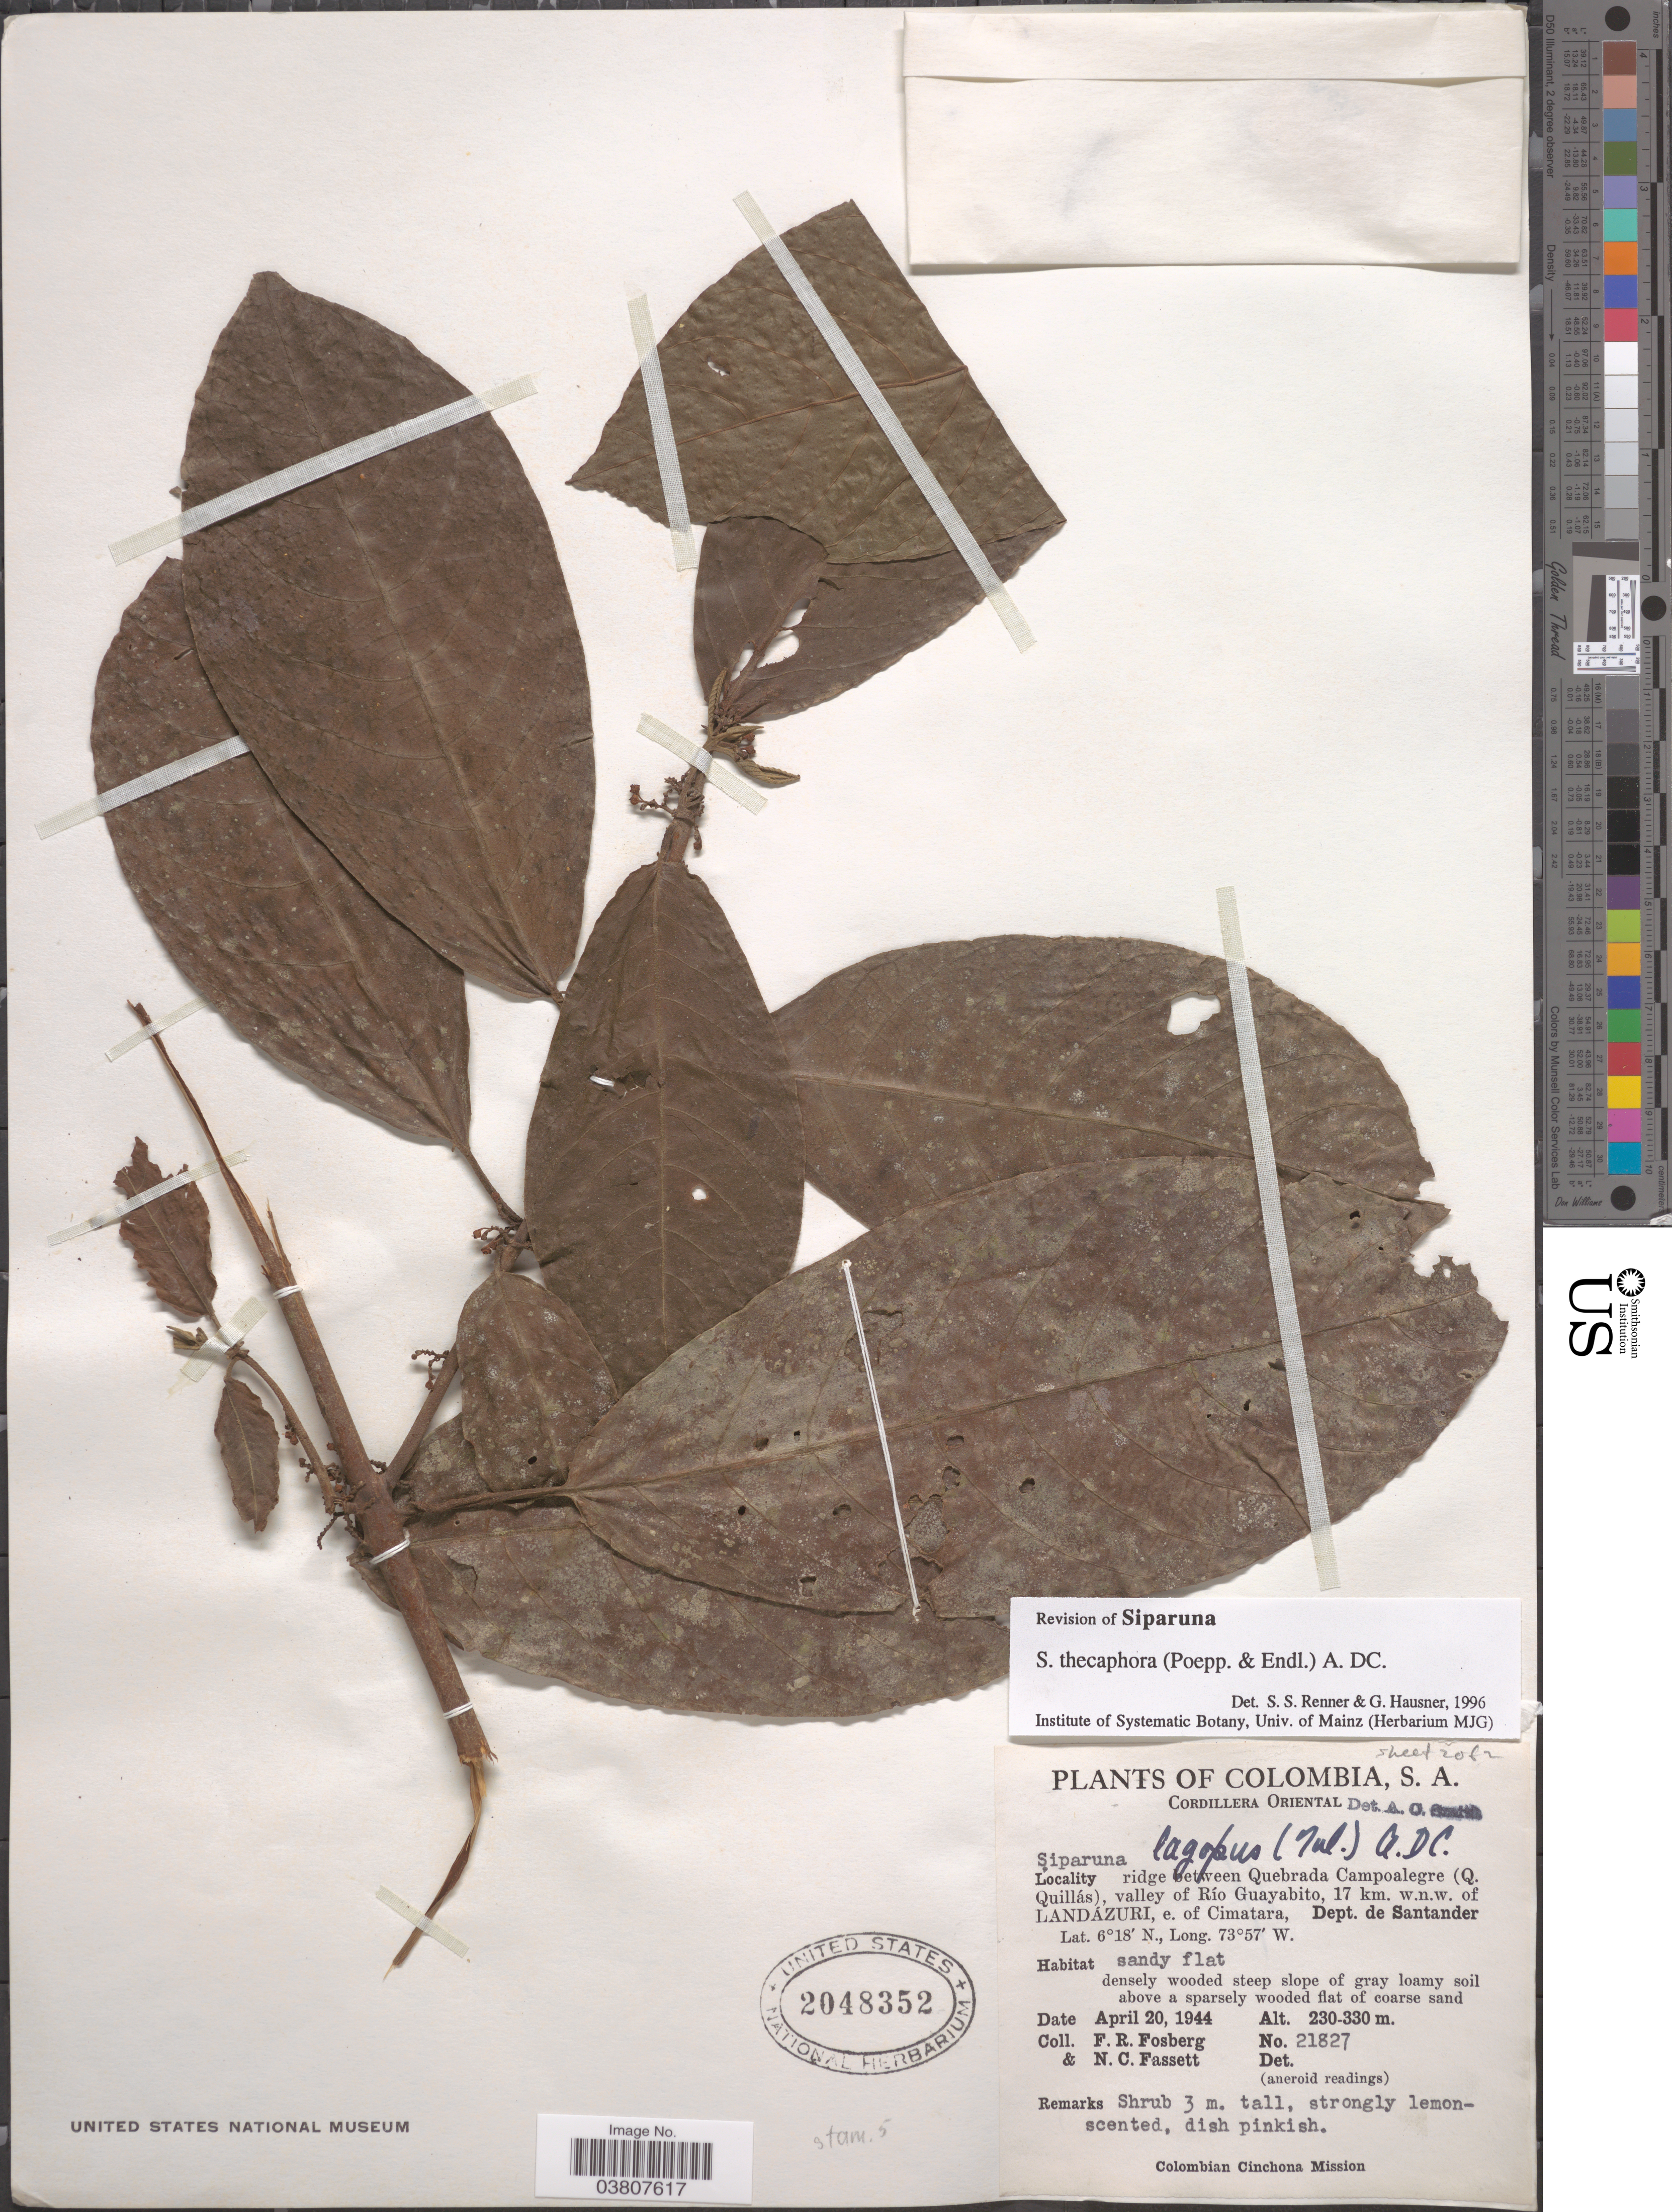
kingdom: Plantae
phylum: Tracheophyta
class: Magnoliopsida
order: Laurales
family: Siparunaceae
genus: Siparuna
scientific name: Siparuna thecaphora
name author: (Poepp. & Endl.) A. DC.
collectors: F. R. Fosberg & N. C. Fassett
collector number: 21827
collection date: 1944-04-20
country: Colombia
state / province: Santander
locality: Cordillera Oriental. Ridge between Quebrada Campoalegre (Q. Quillás), valley of Río Guayabito, 17 km. w.n.w. of Landázuri, e. of Cimatara, Dept. de Santander.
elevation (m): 230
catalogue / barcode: US 2048352